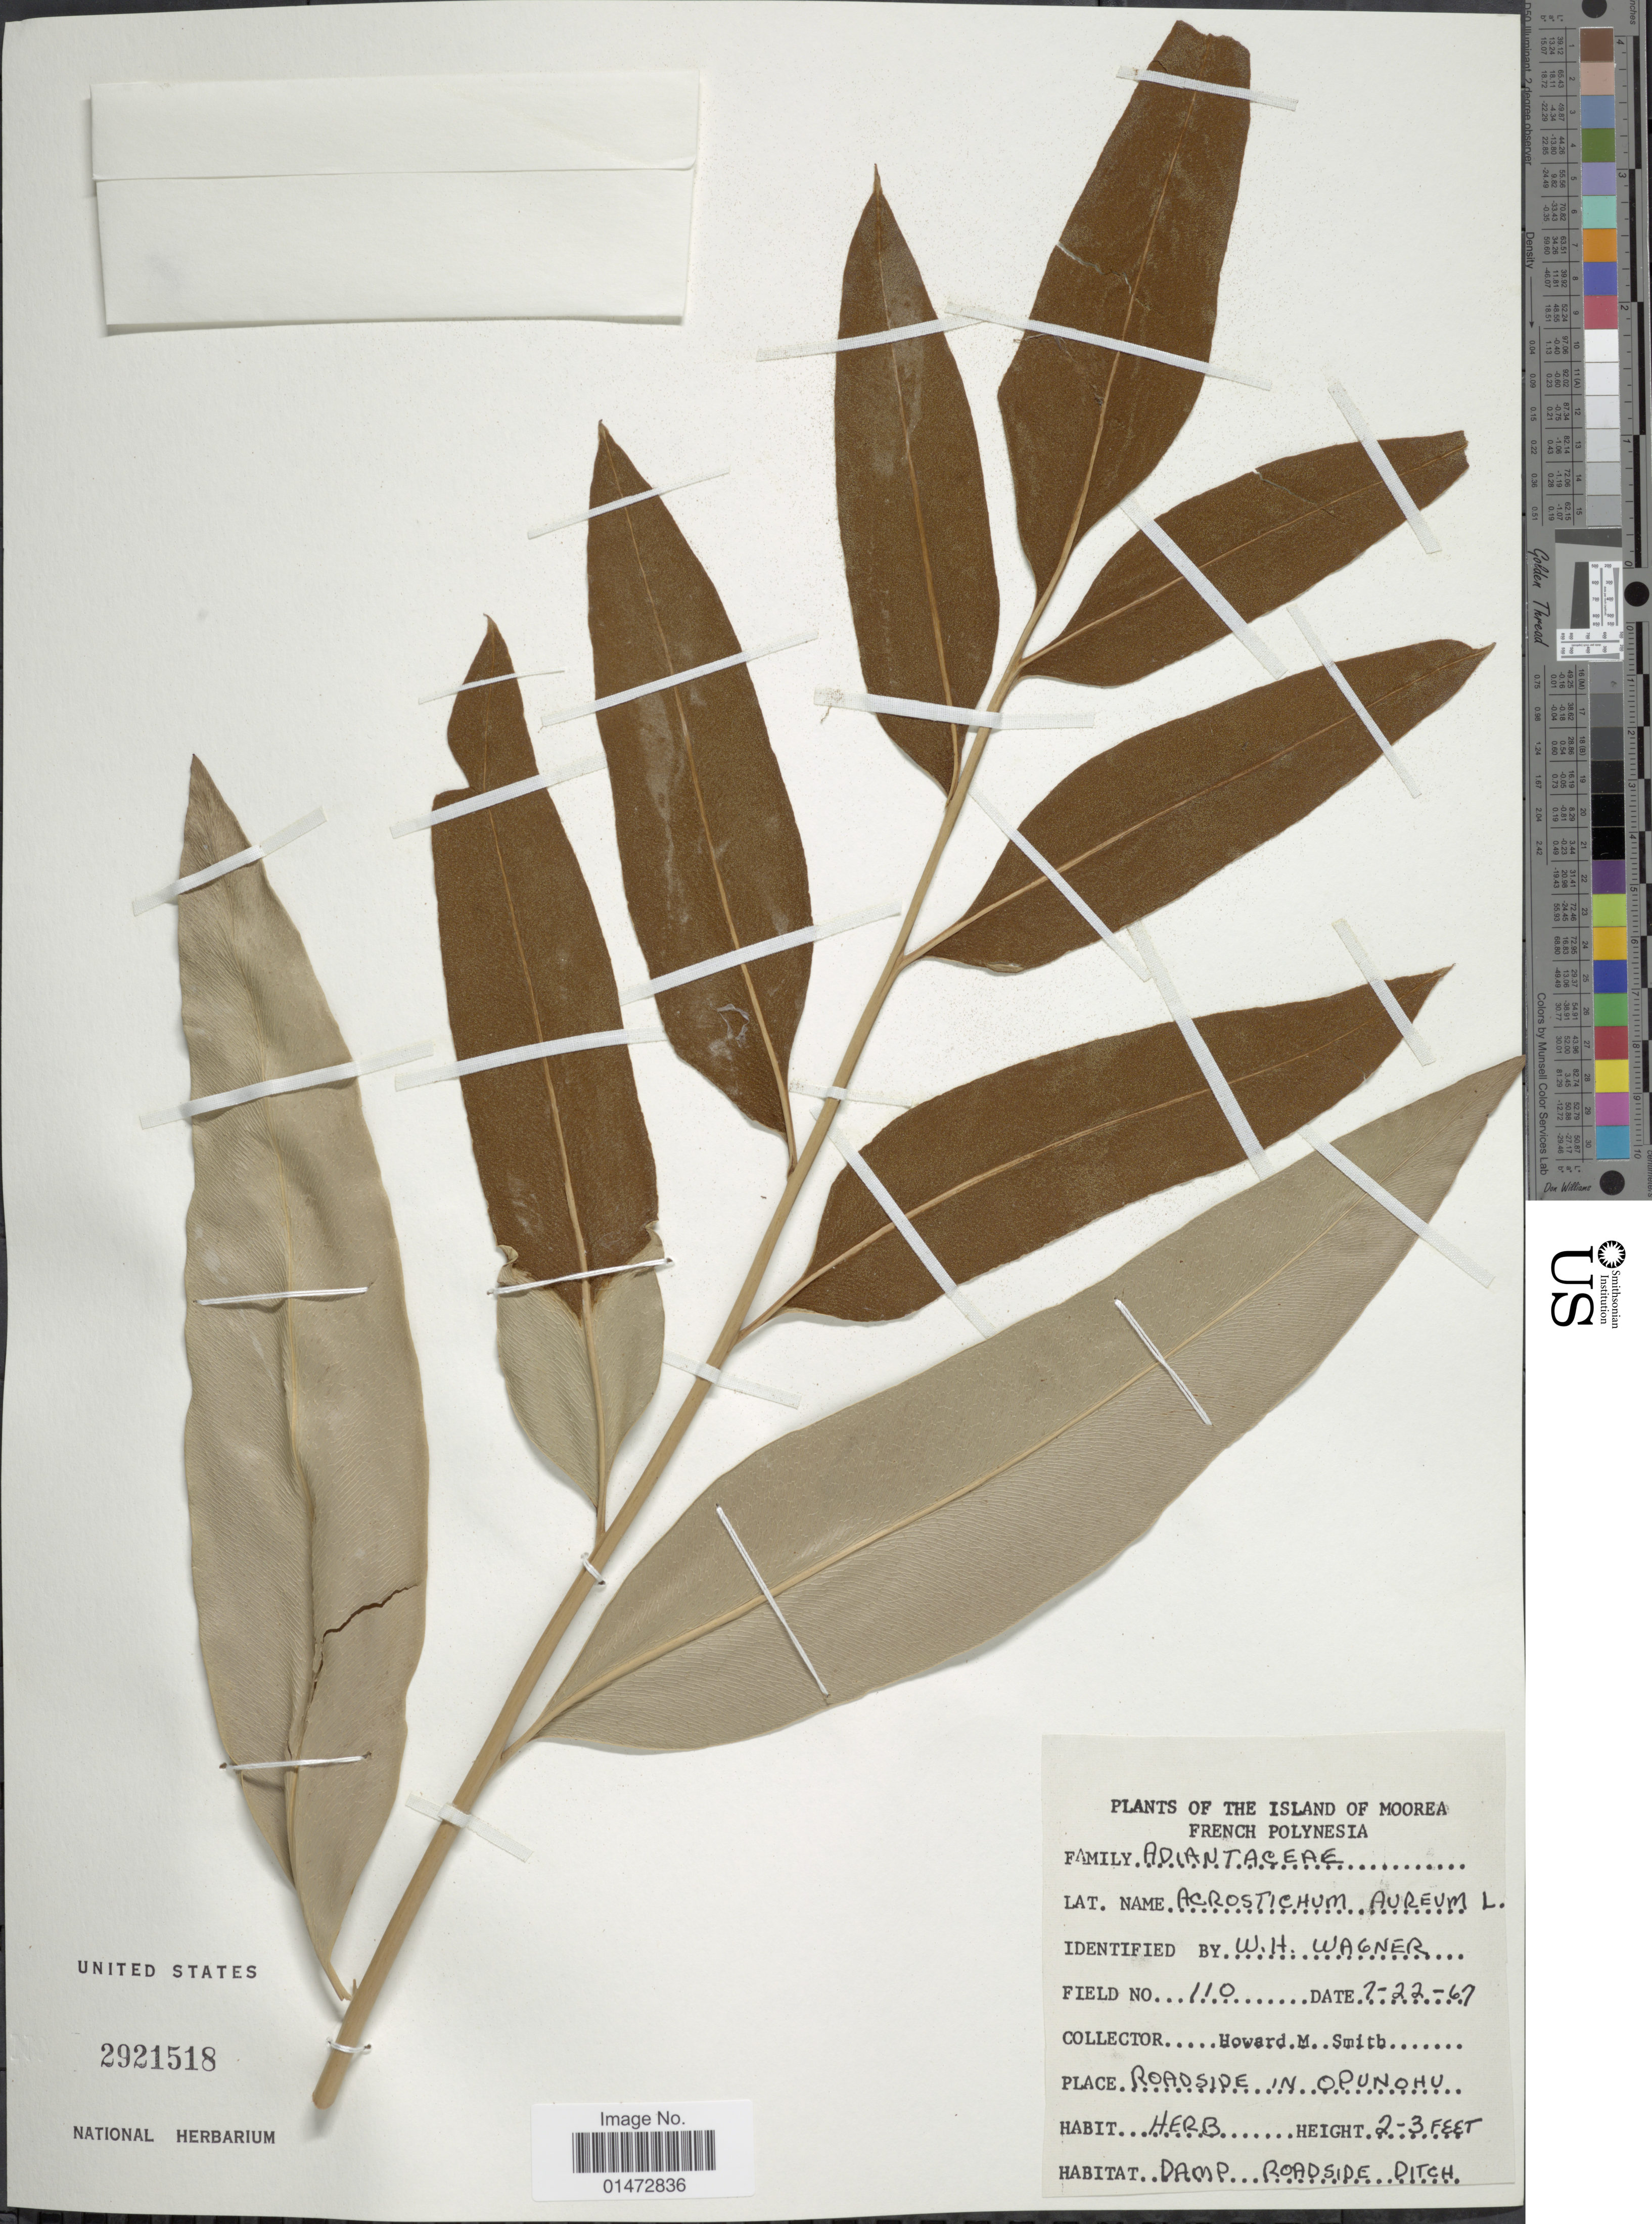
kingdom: Plantae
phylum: Tracheophyta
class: Polypodiopsida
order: Polypodiales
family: Pteridaceae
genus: Acrostichum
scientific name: Acrostichum aureum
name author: L.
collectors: H. M. Smith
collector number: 110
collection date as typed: Transcribed d/m/y: 22/7/67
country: French Polynesia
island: Moorea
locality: Plants of the Island of Moorea. French Polynesia. Roadside in Opunohu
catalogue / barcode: US 2921518